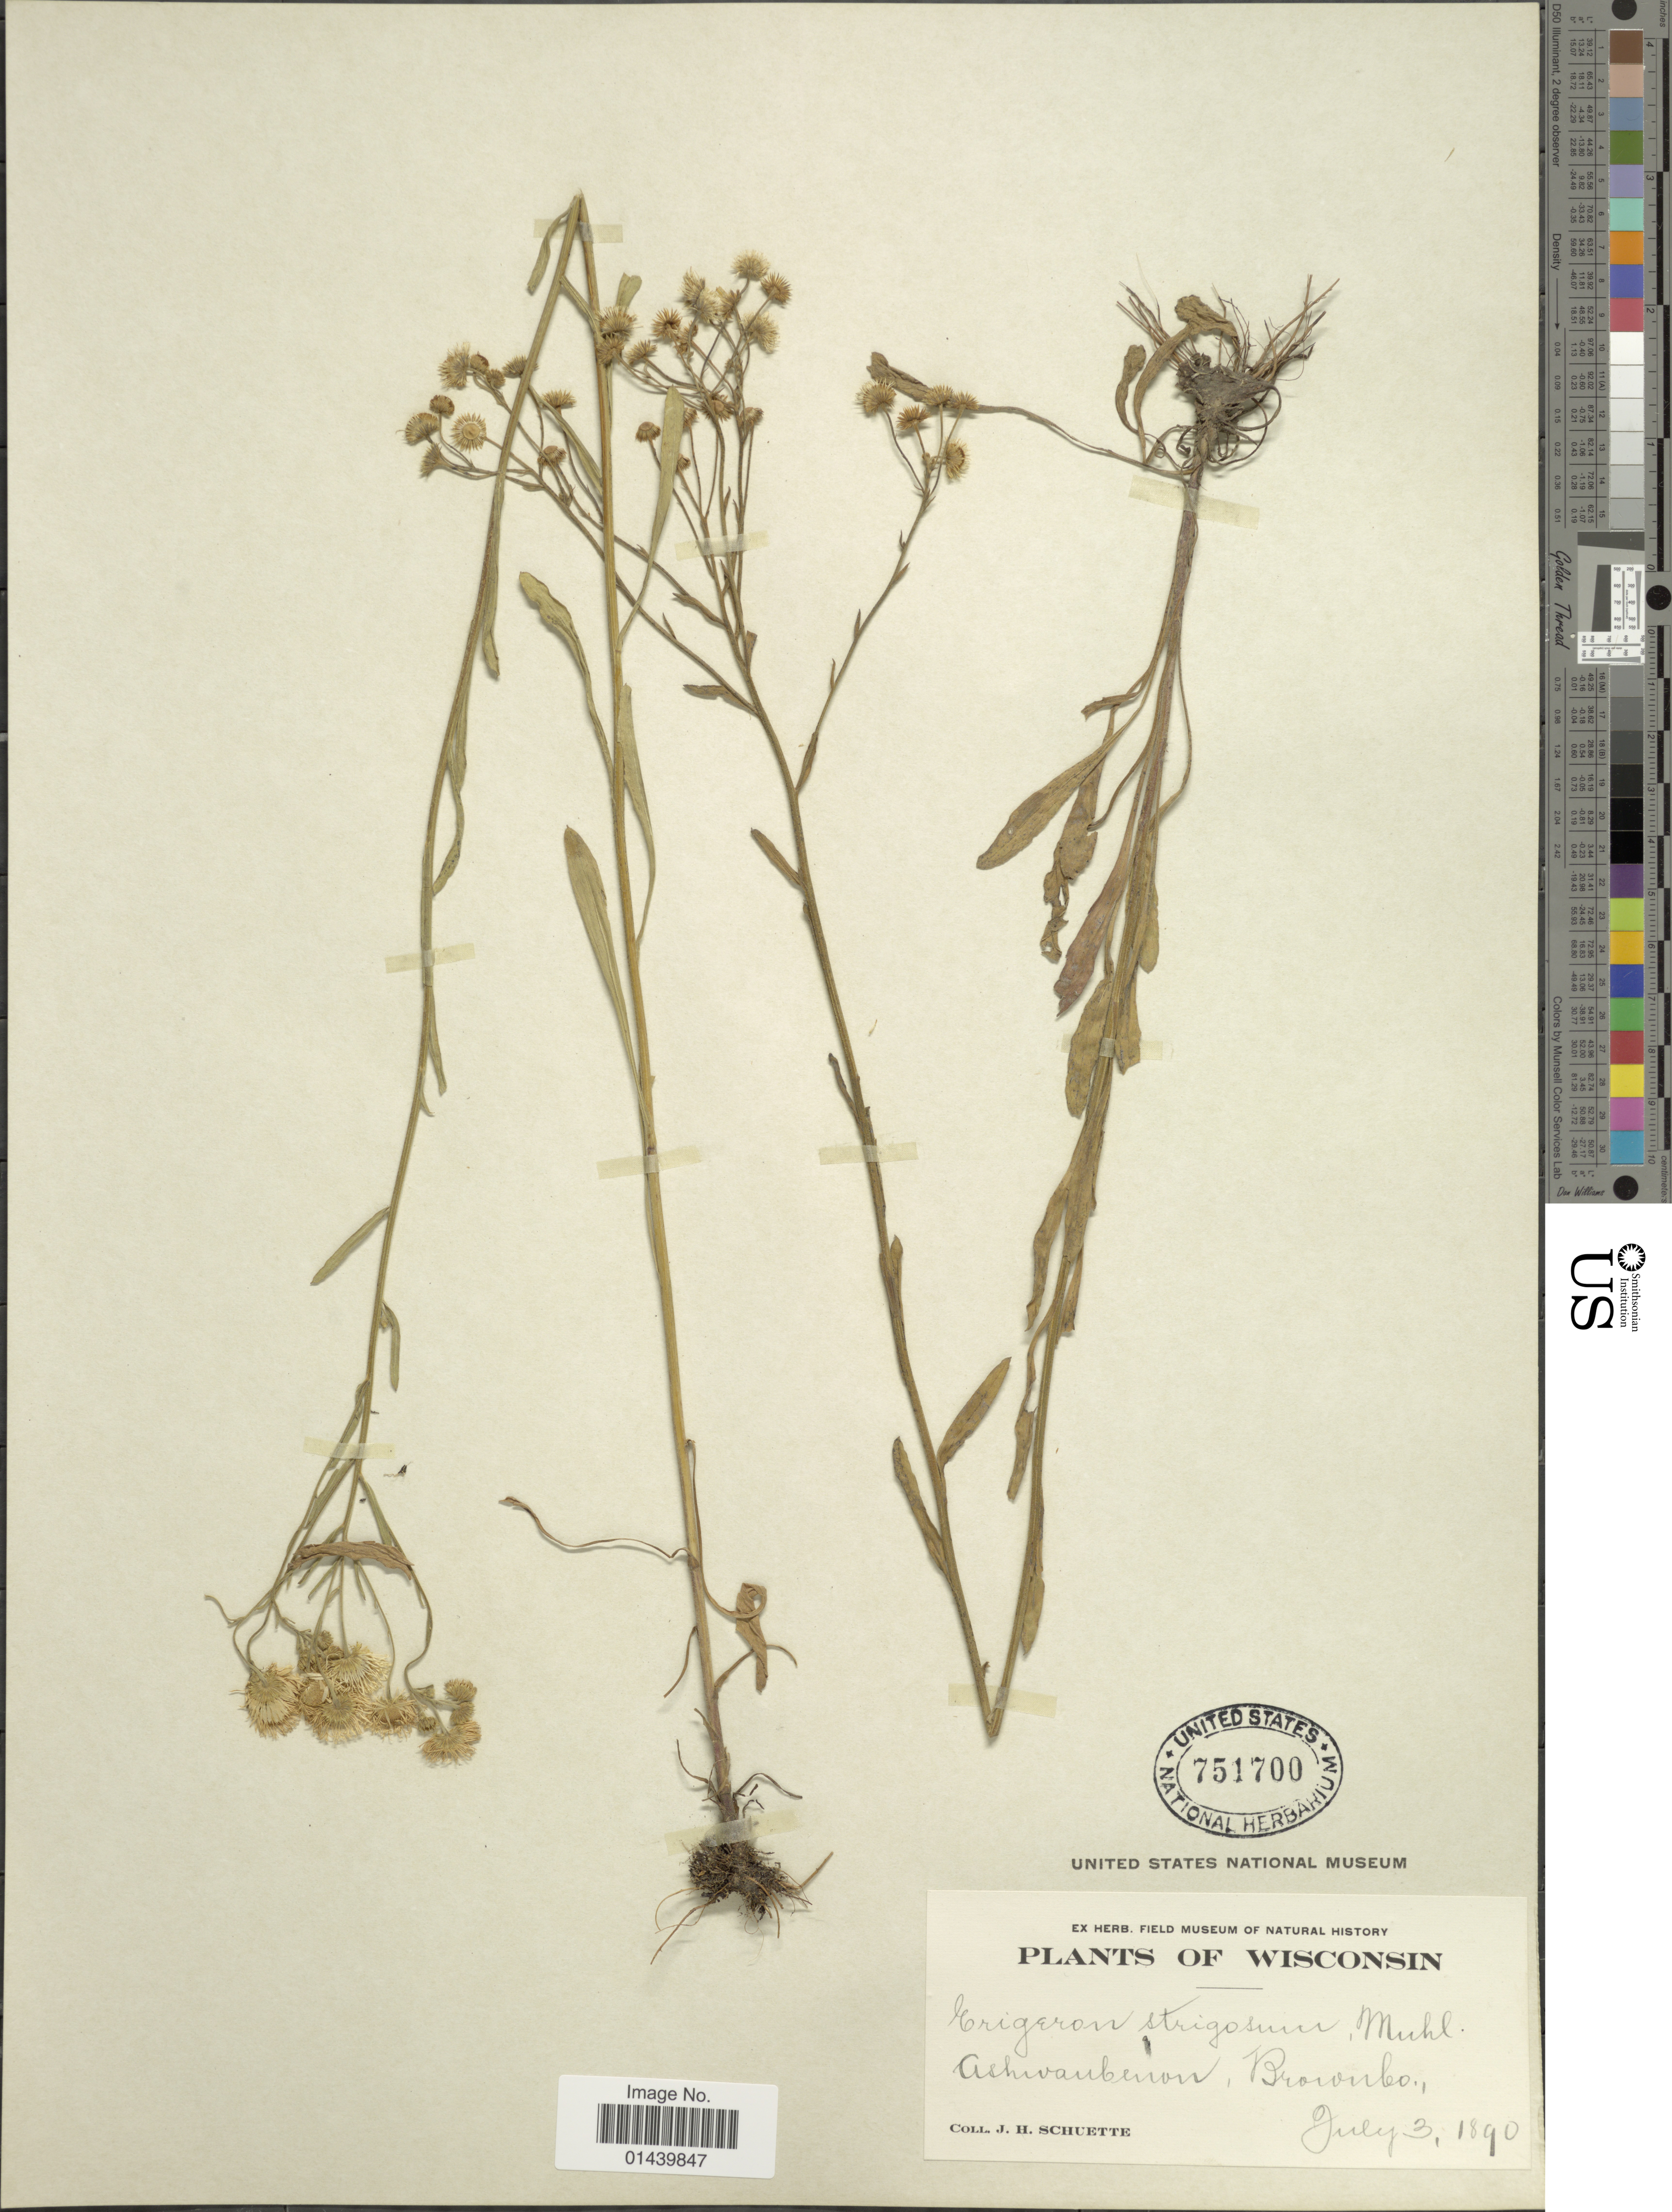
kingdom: Plantae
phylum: Tracheophyta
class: Magnoliopsida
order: Asterales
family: Asteraceae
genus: Erigeron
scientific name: Erigeron strigosus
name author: Muhl. ex Willd.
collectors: J. H. Schuette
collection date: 1890-07-03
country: United States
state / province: Wisconsin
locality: Ashwaubenon, Brown Co.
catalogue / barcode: US 751700